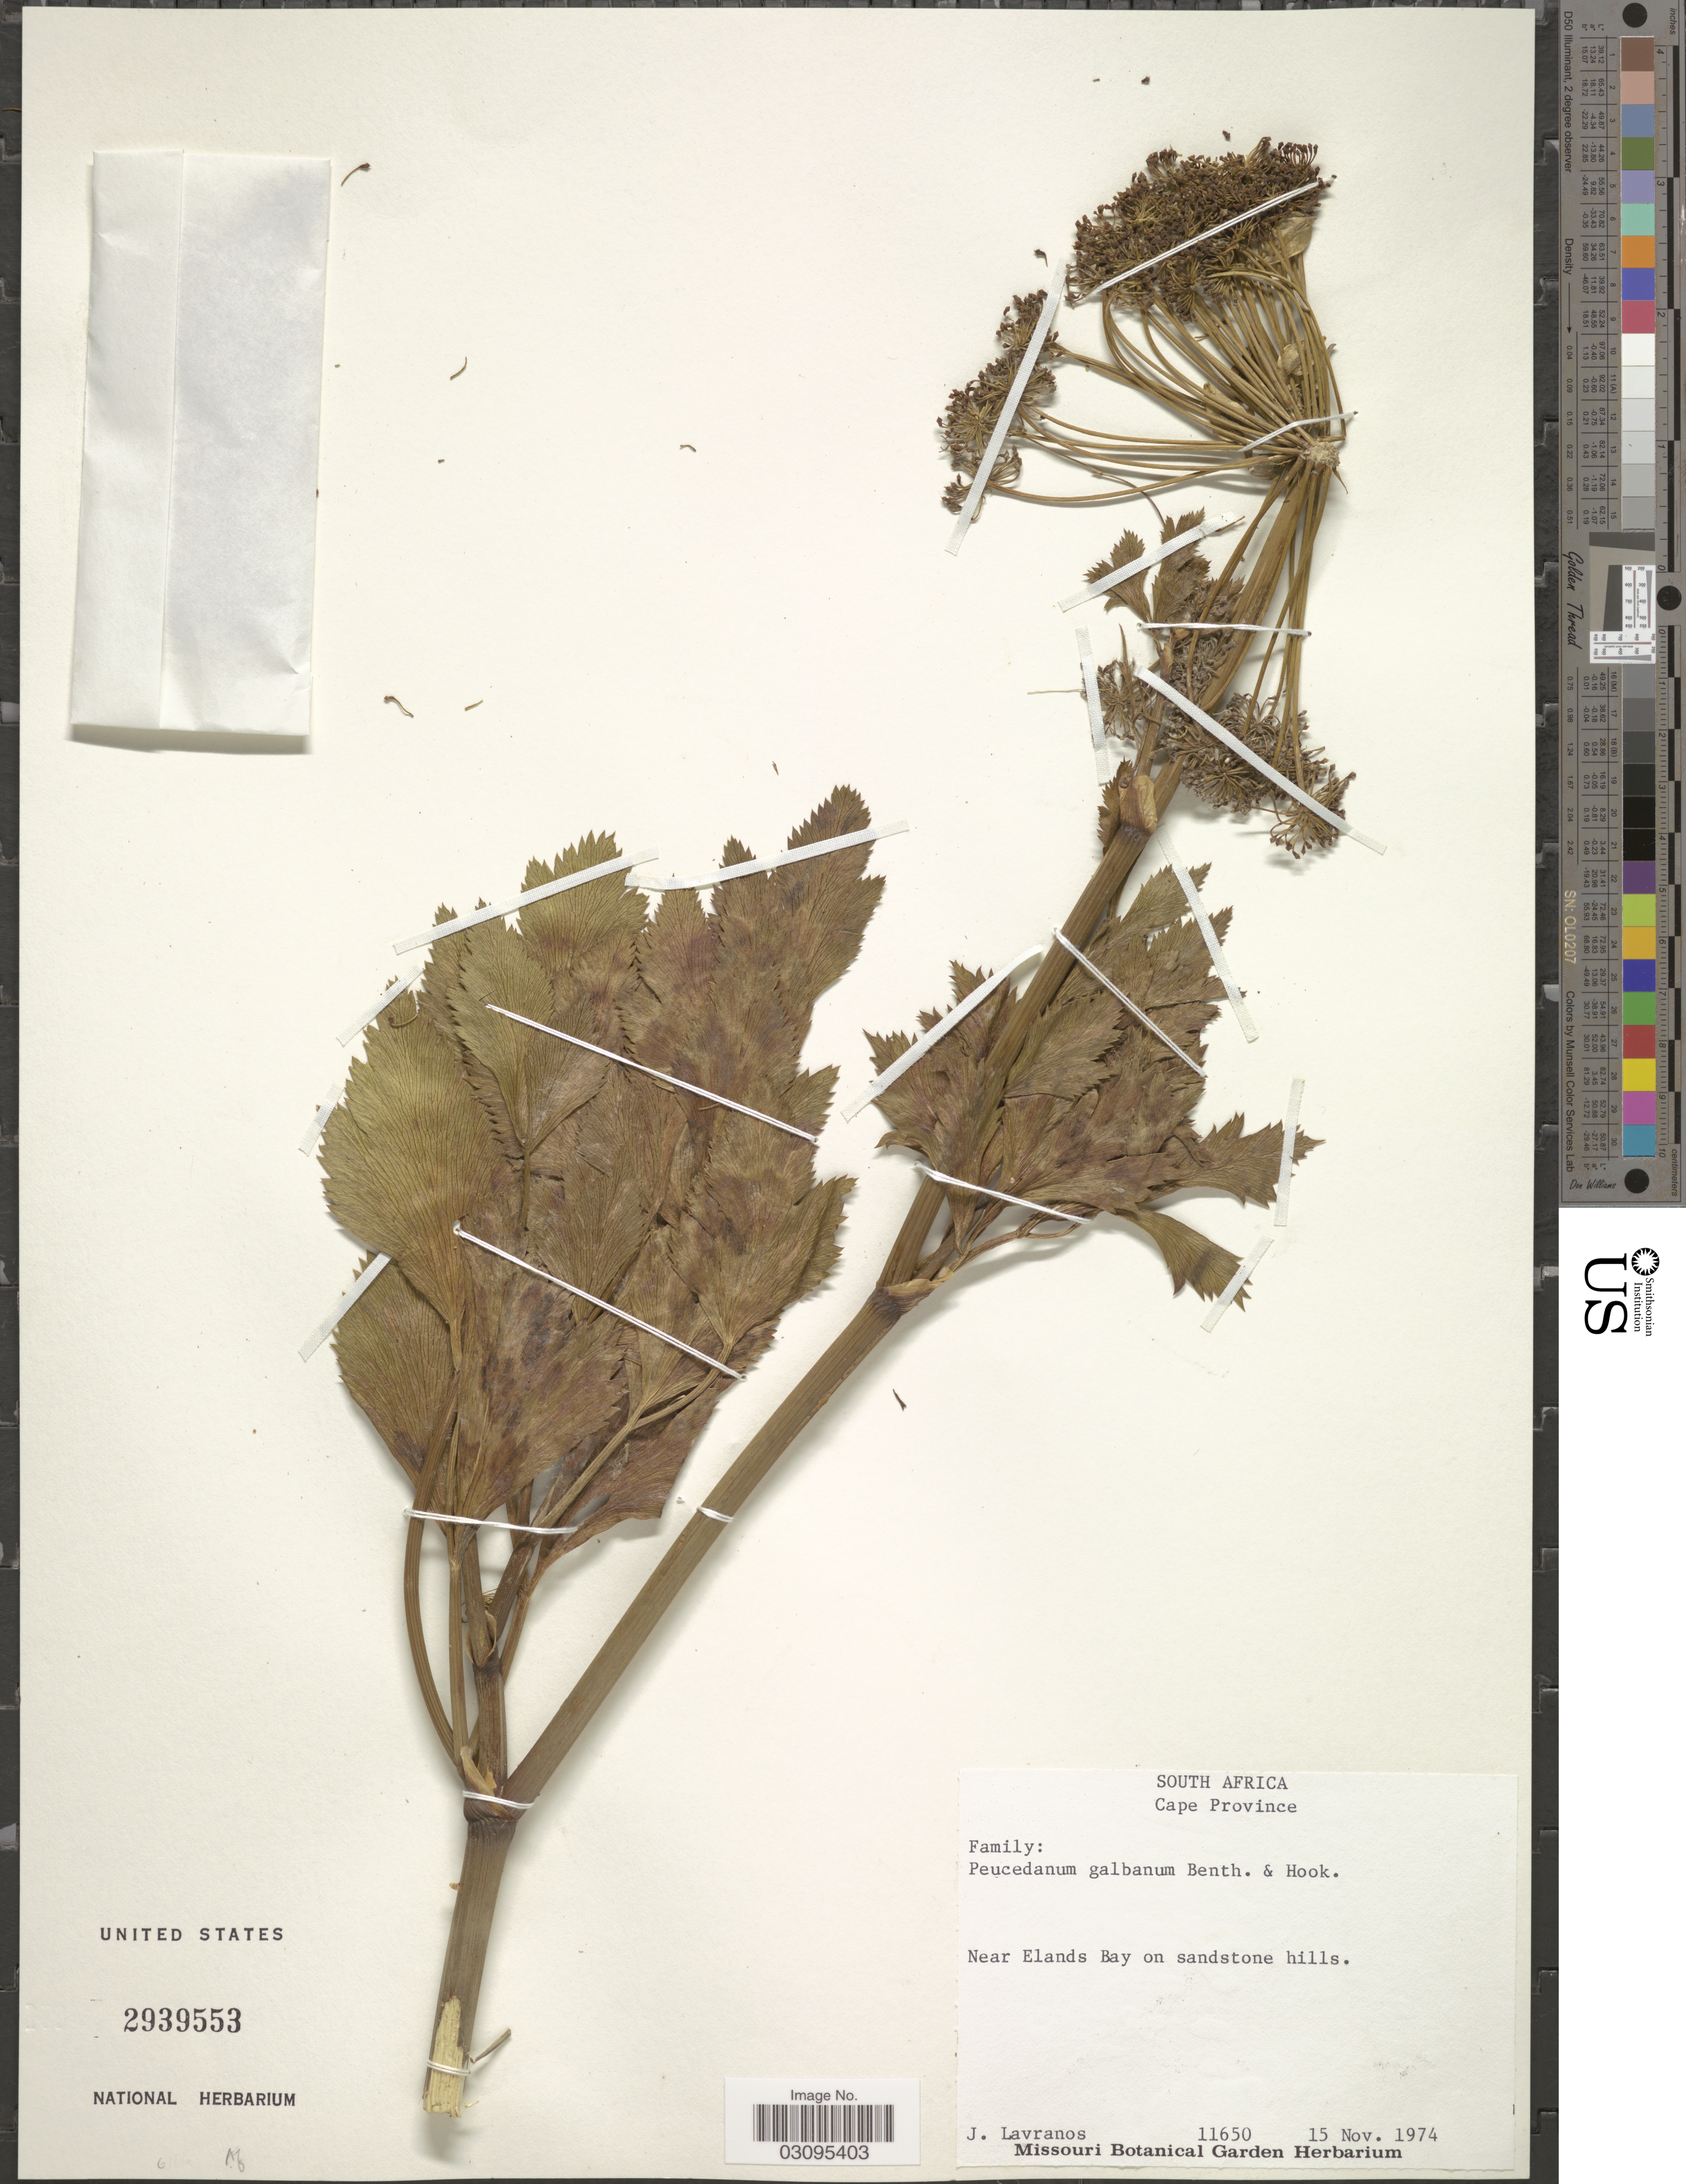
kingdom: Plantae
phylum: Tracheophyta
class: Magnoliopsida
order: Apiales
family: Apiaceae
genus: Notobubon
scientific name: Notobubon galbanum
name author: (L.) Magee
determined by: Strong, Mark T., (BOT), Smithsonian Institution - National Museum of Natural History (UNITED STATES)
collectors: J. Lavranos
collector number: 11650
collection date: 1974-11-15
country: South Africa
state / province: Western Cape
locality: Near Elands Bay on sandstone hills.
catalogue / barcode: US 2939553